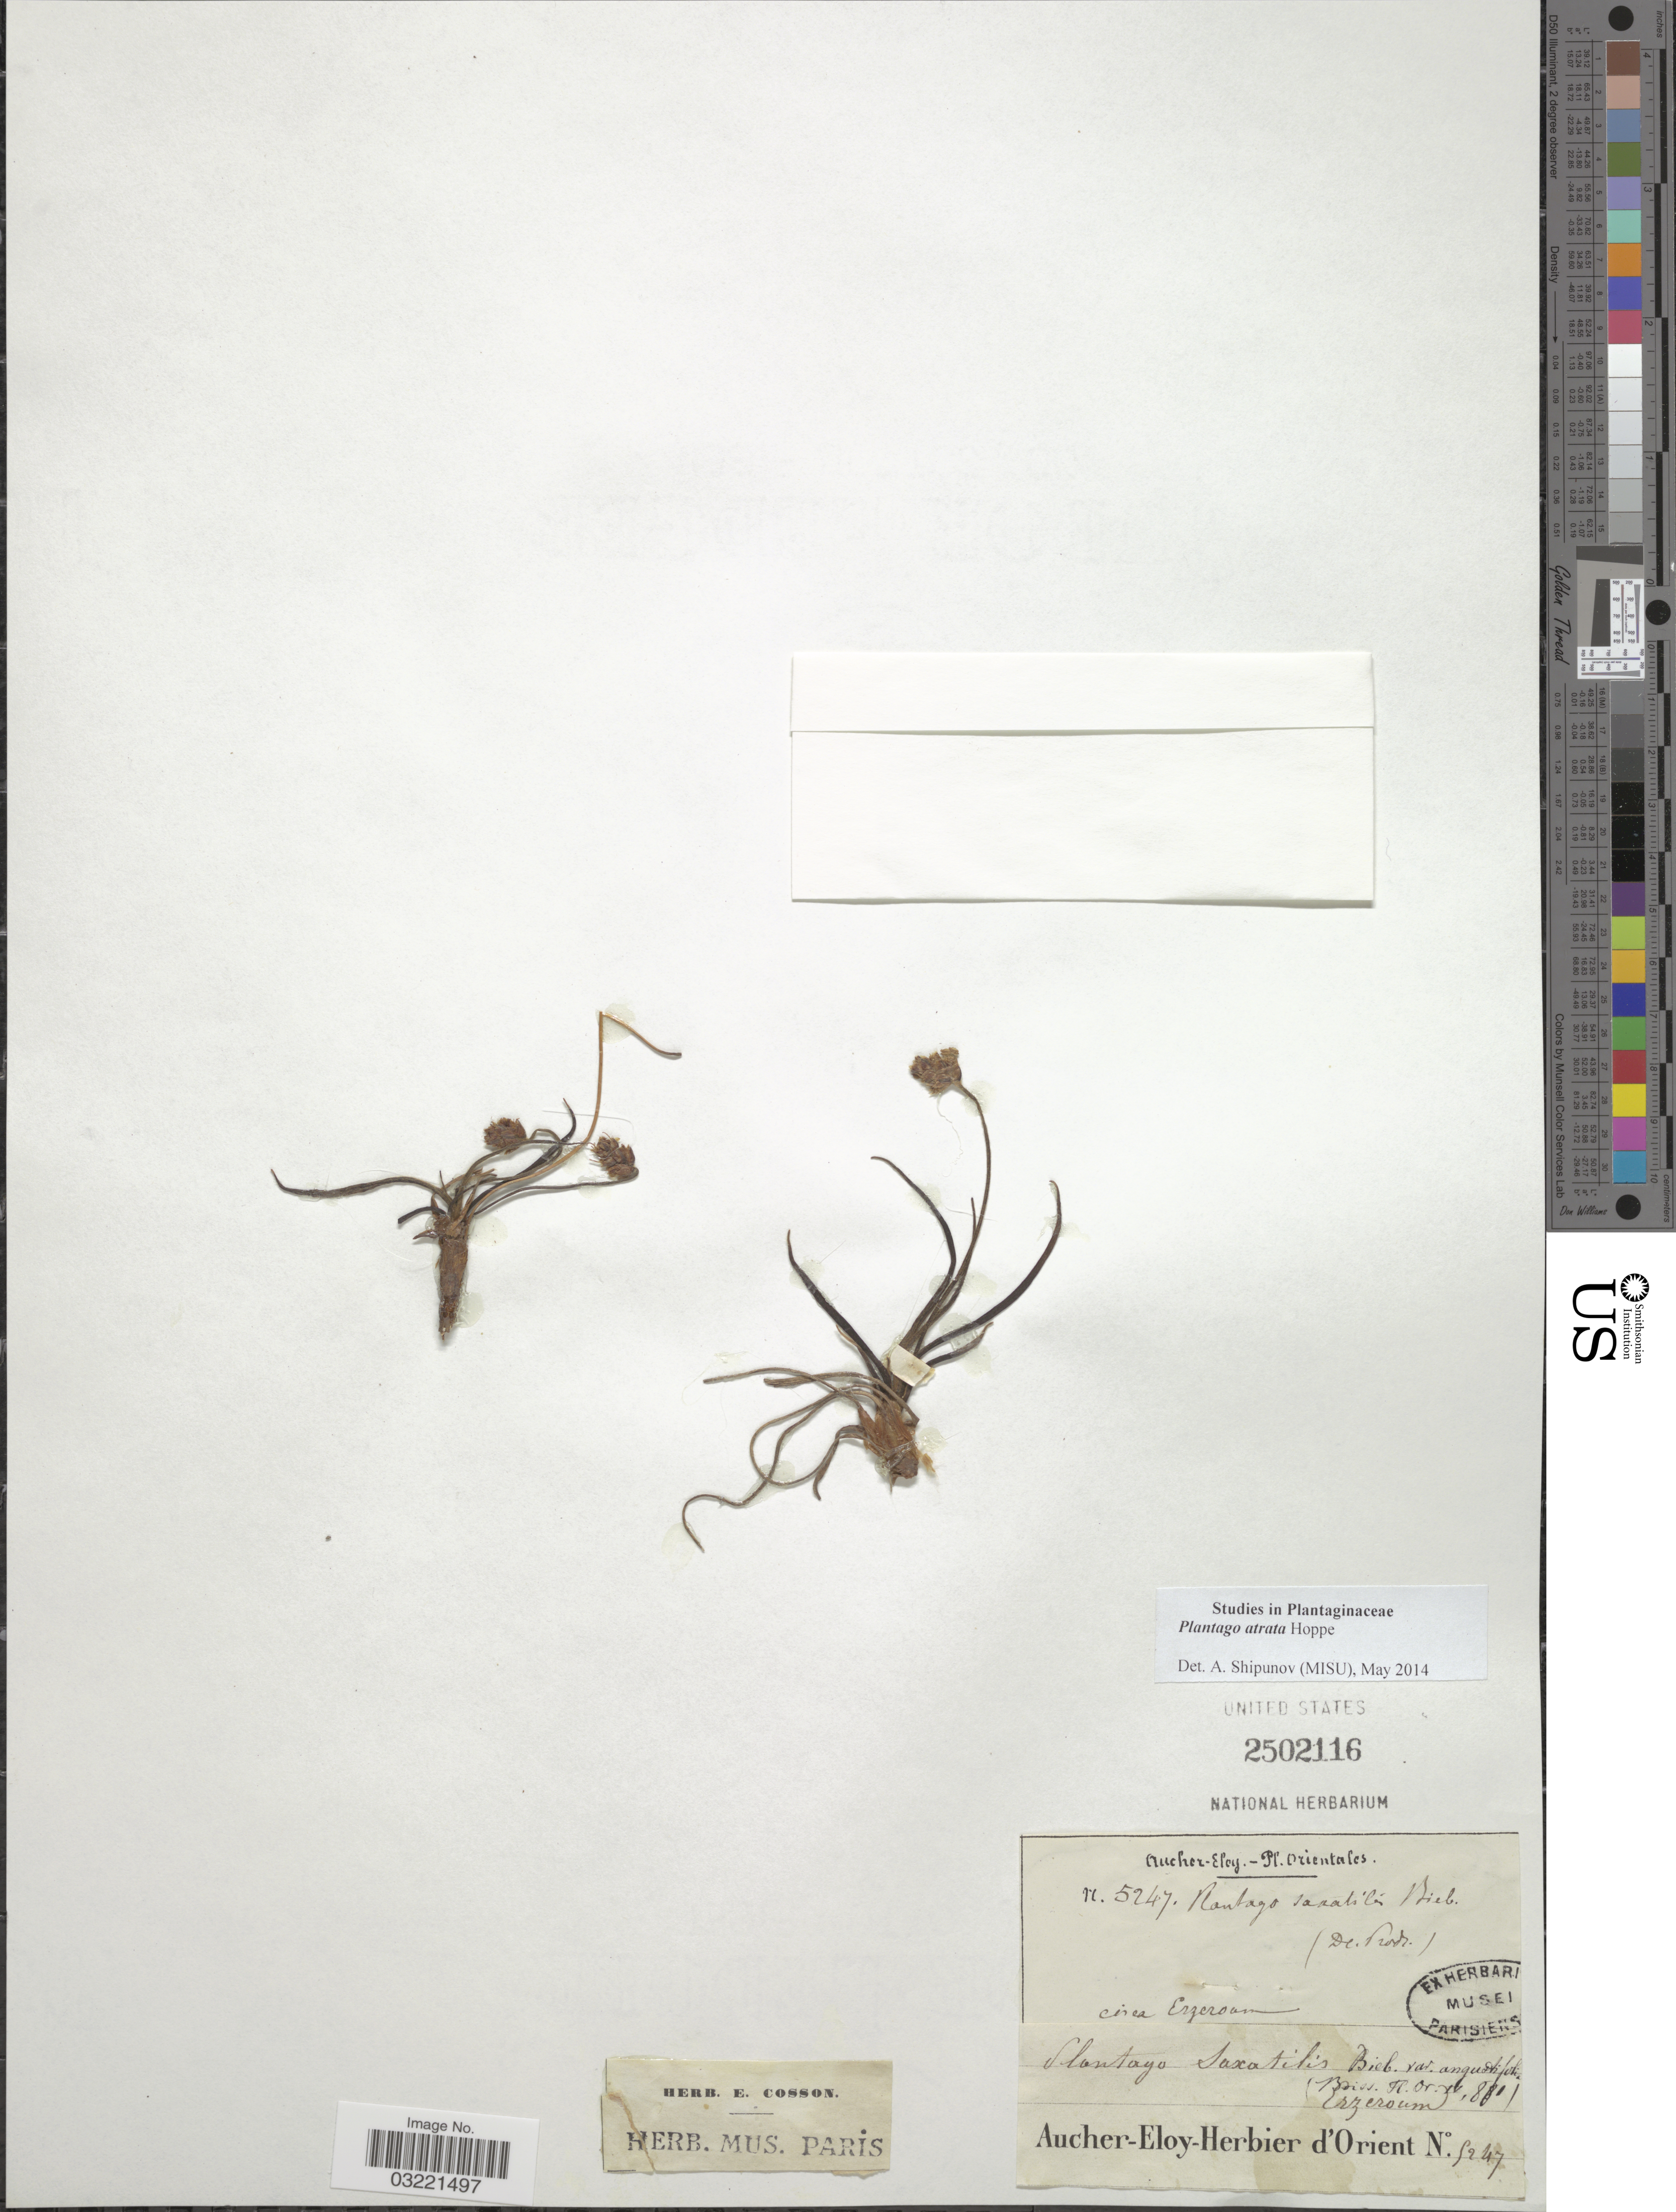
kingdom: Plantae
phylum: Tracheophyta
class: Magnoliopsida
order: Lamiales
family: Plantaginaceae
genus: Plantago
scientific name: Plantago atrata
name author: Hoppe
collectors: Aucher-Eloy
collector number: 5247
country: Turkey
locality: Orientales. Circa Erzeroum.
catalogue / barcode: US 2502116